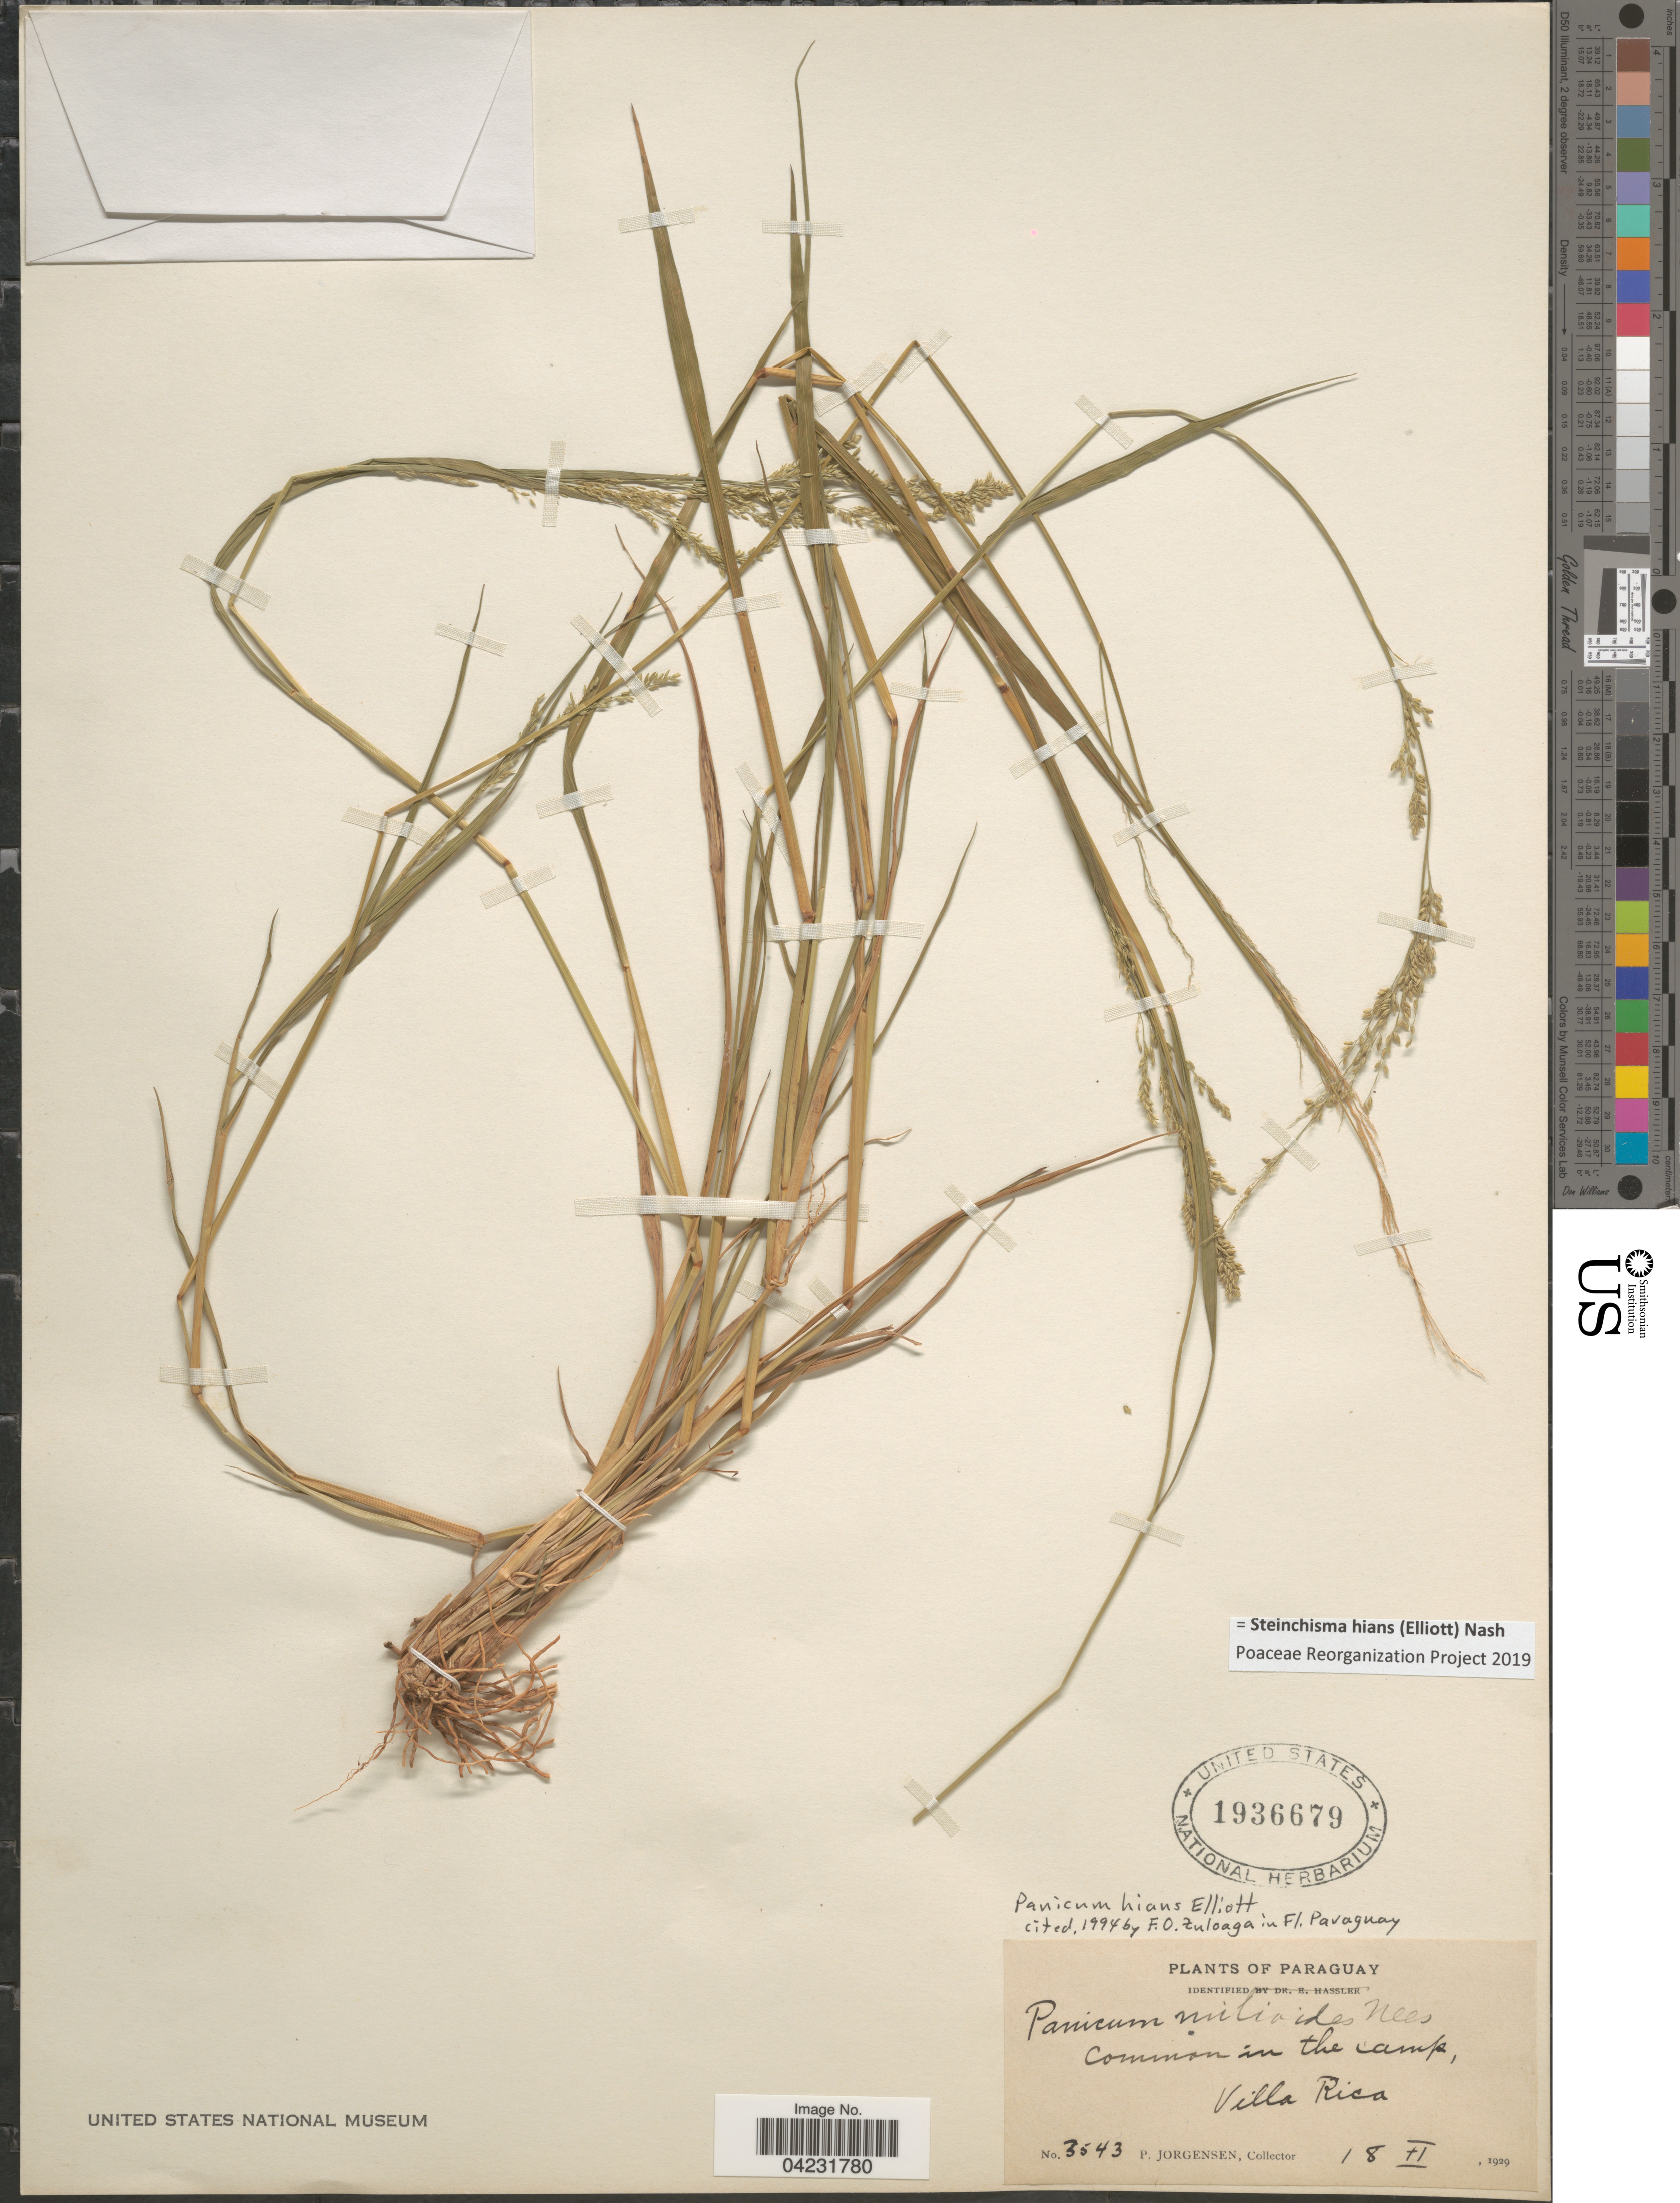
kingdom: Plantae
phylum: Tracheophyta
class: Liliopsida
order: Poales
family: Poaceae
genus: Steinchisma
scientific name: Steinchisma hians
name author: (Elliott) Nash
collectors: P. Jörgensen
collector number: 3543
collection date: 1929-11-18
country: Paraguay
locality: Common in the camp, Villa Rica.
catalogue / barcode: US 1936679